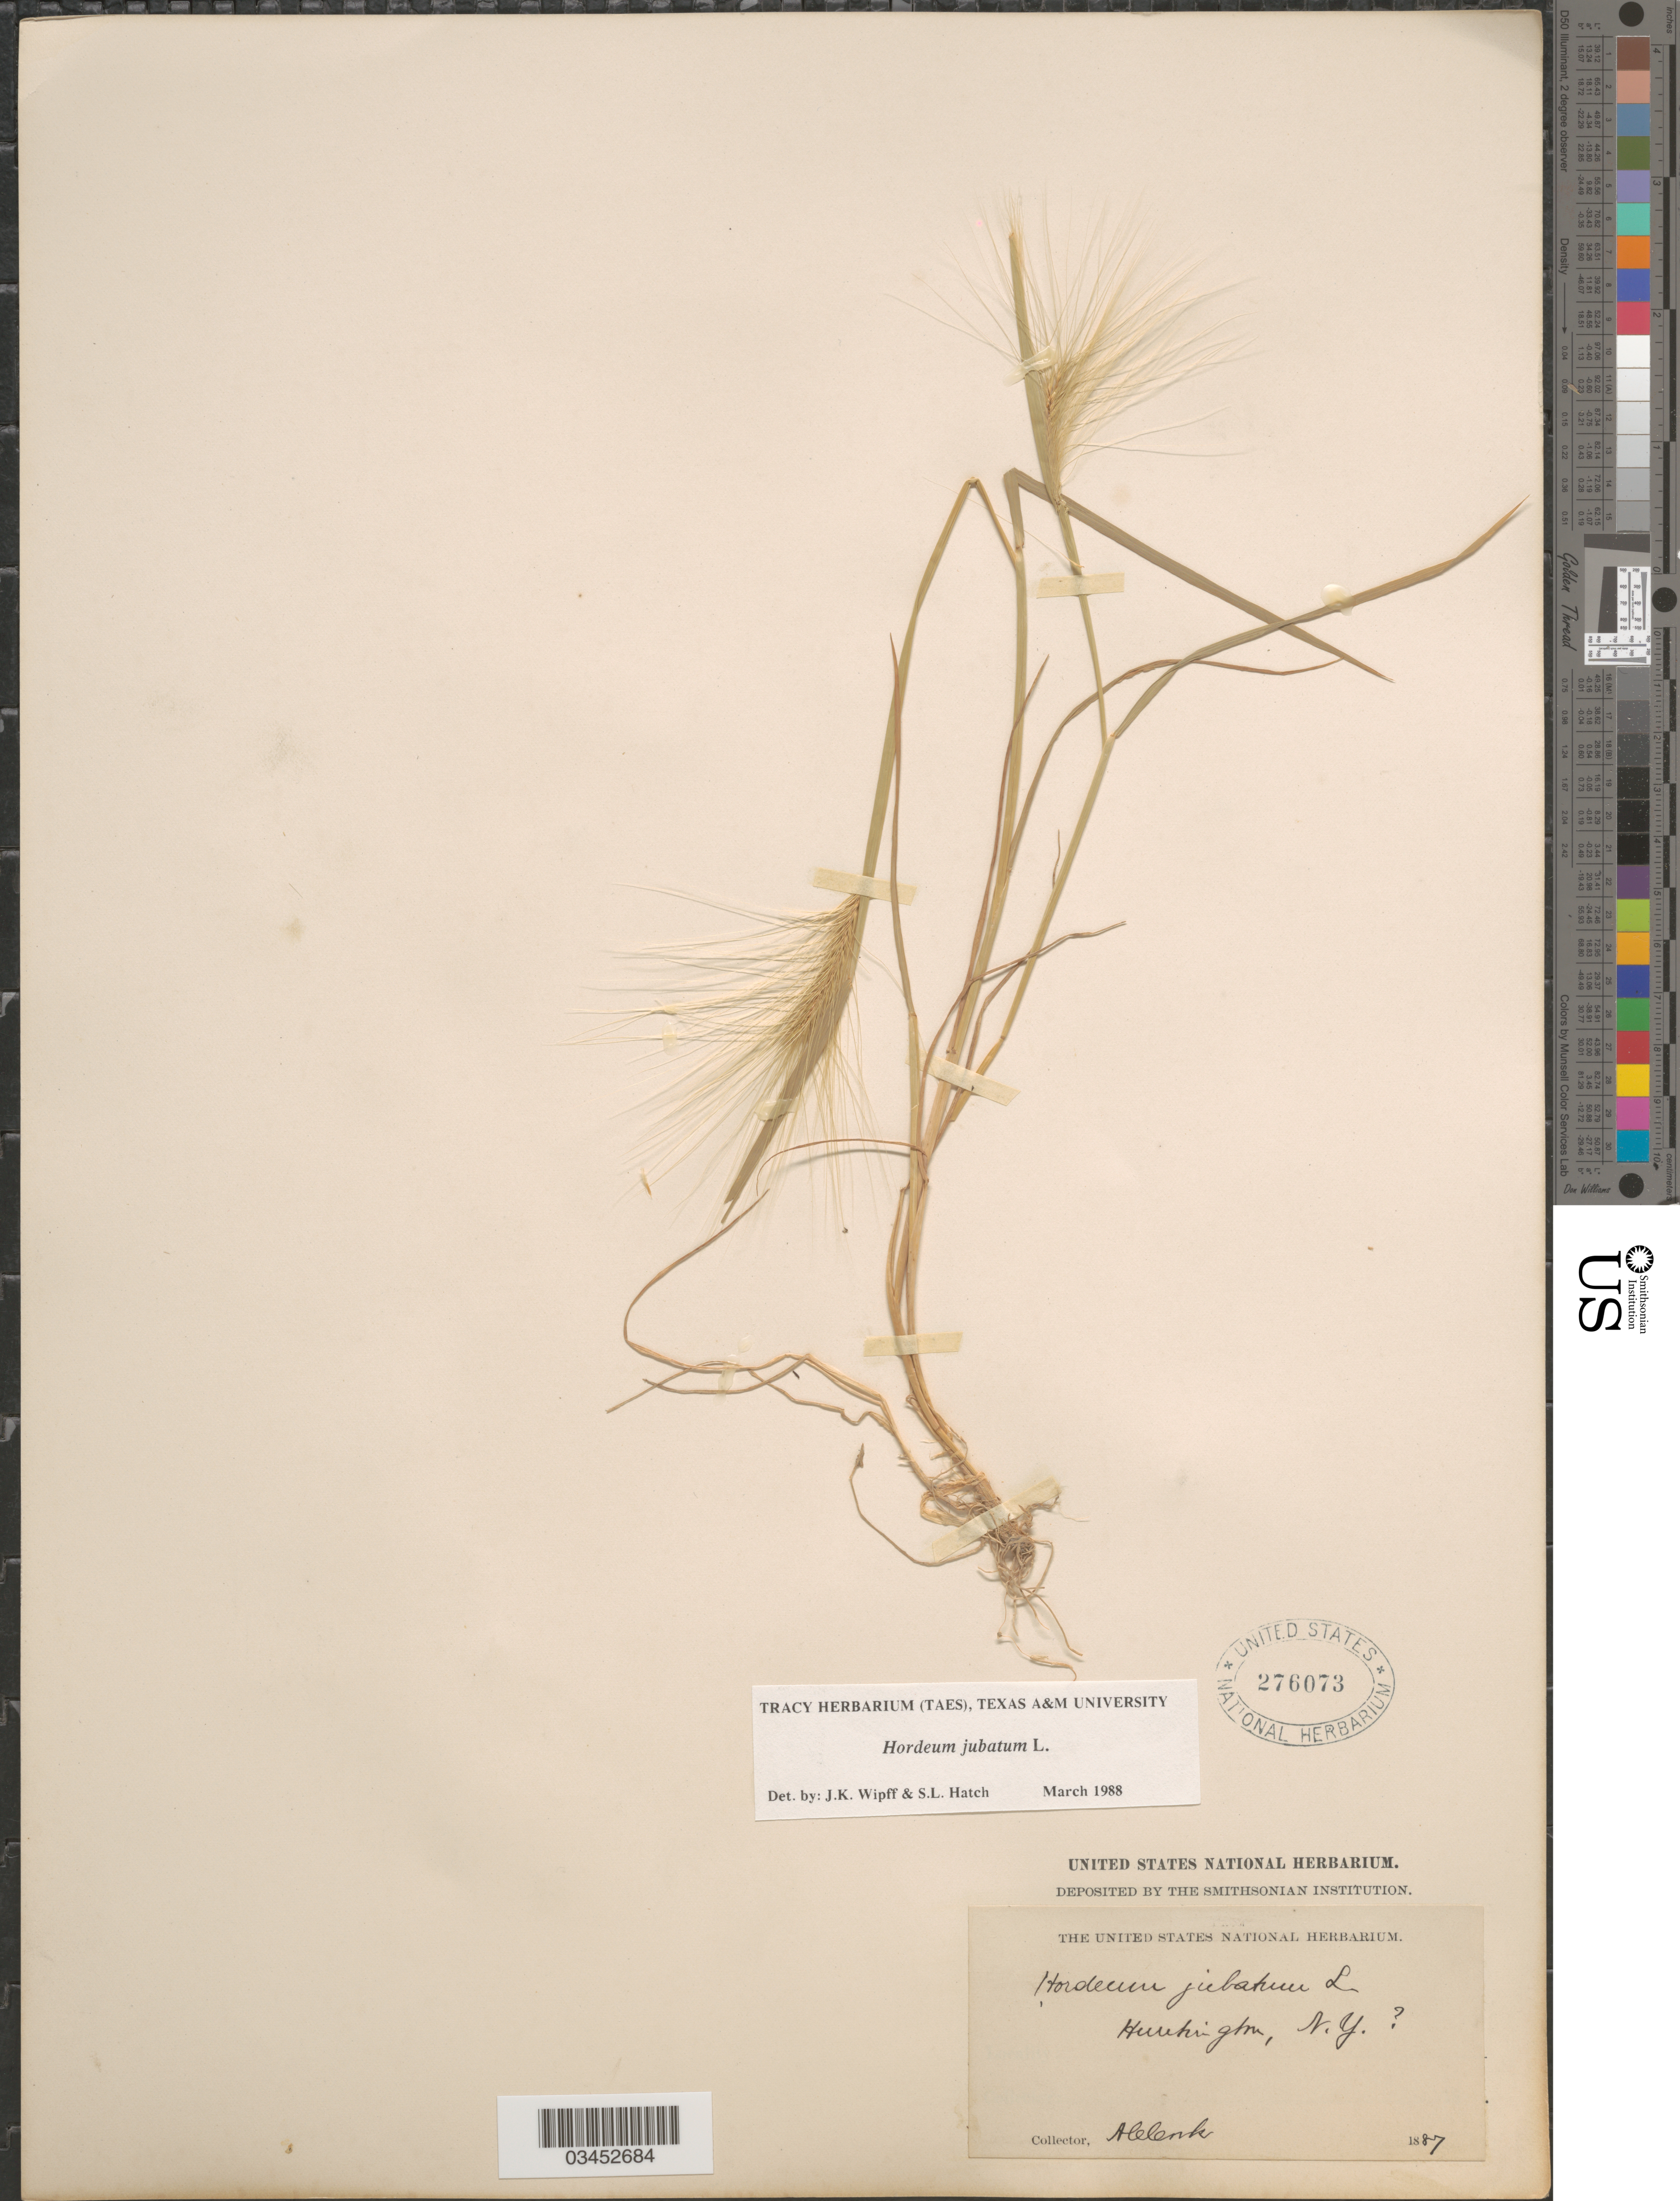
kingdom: Plantae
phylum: Tracheophyta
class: Liliopsida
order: Poales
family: Poaceae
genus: Hordeum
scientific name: Hordeum jubatum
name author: L.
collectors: A. Cook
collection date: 1887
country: United States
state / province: New York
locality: Huntington.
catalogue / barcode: US 276073